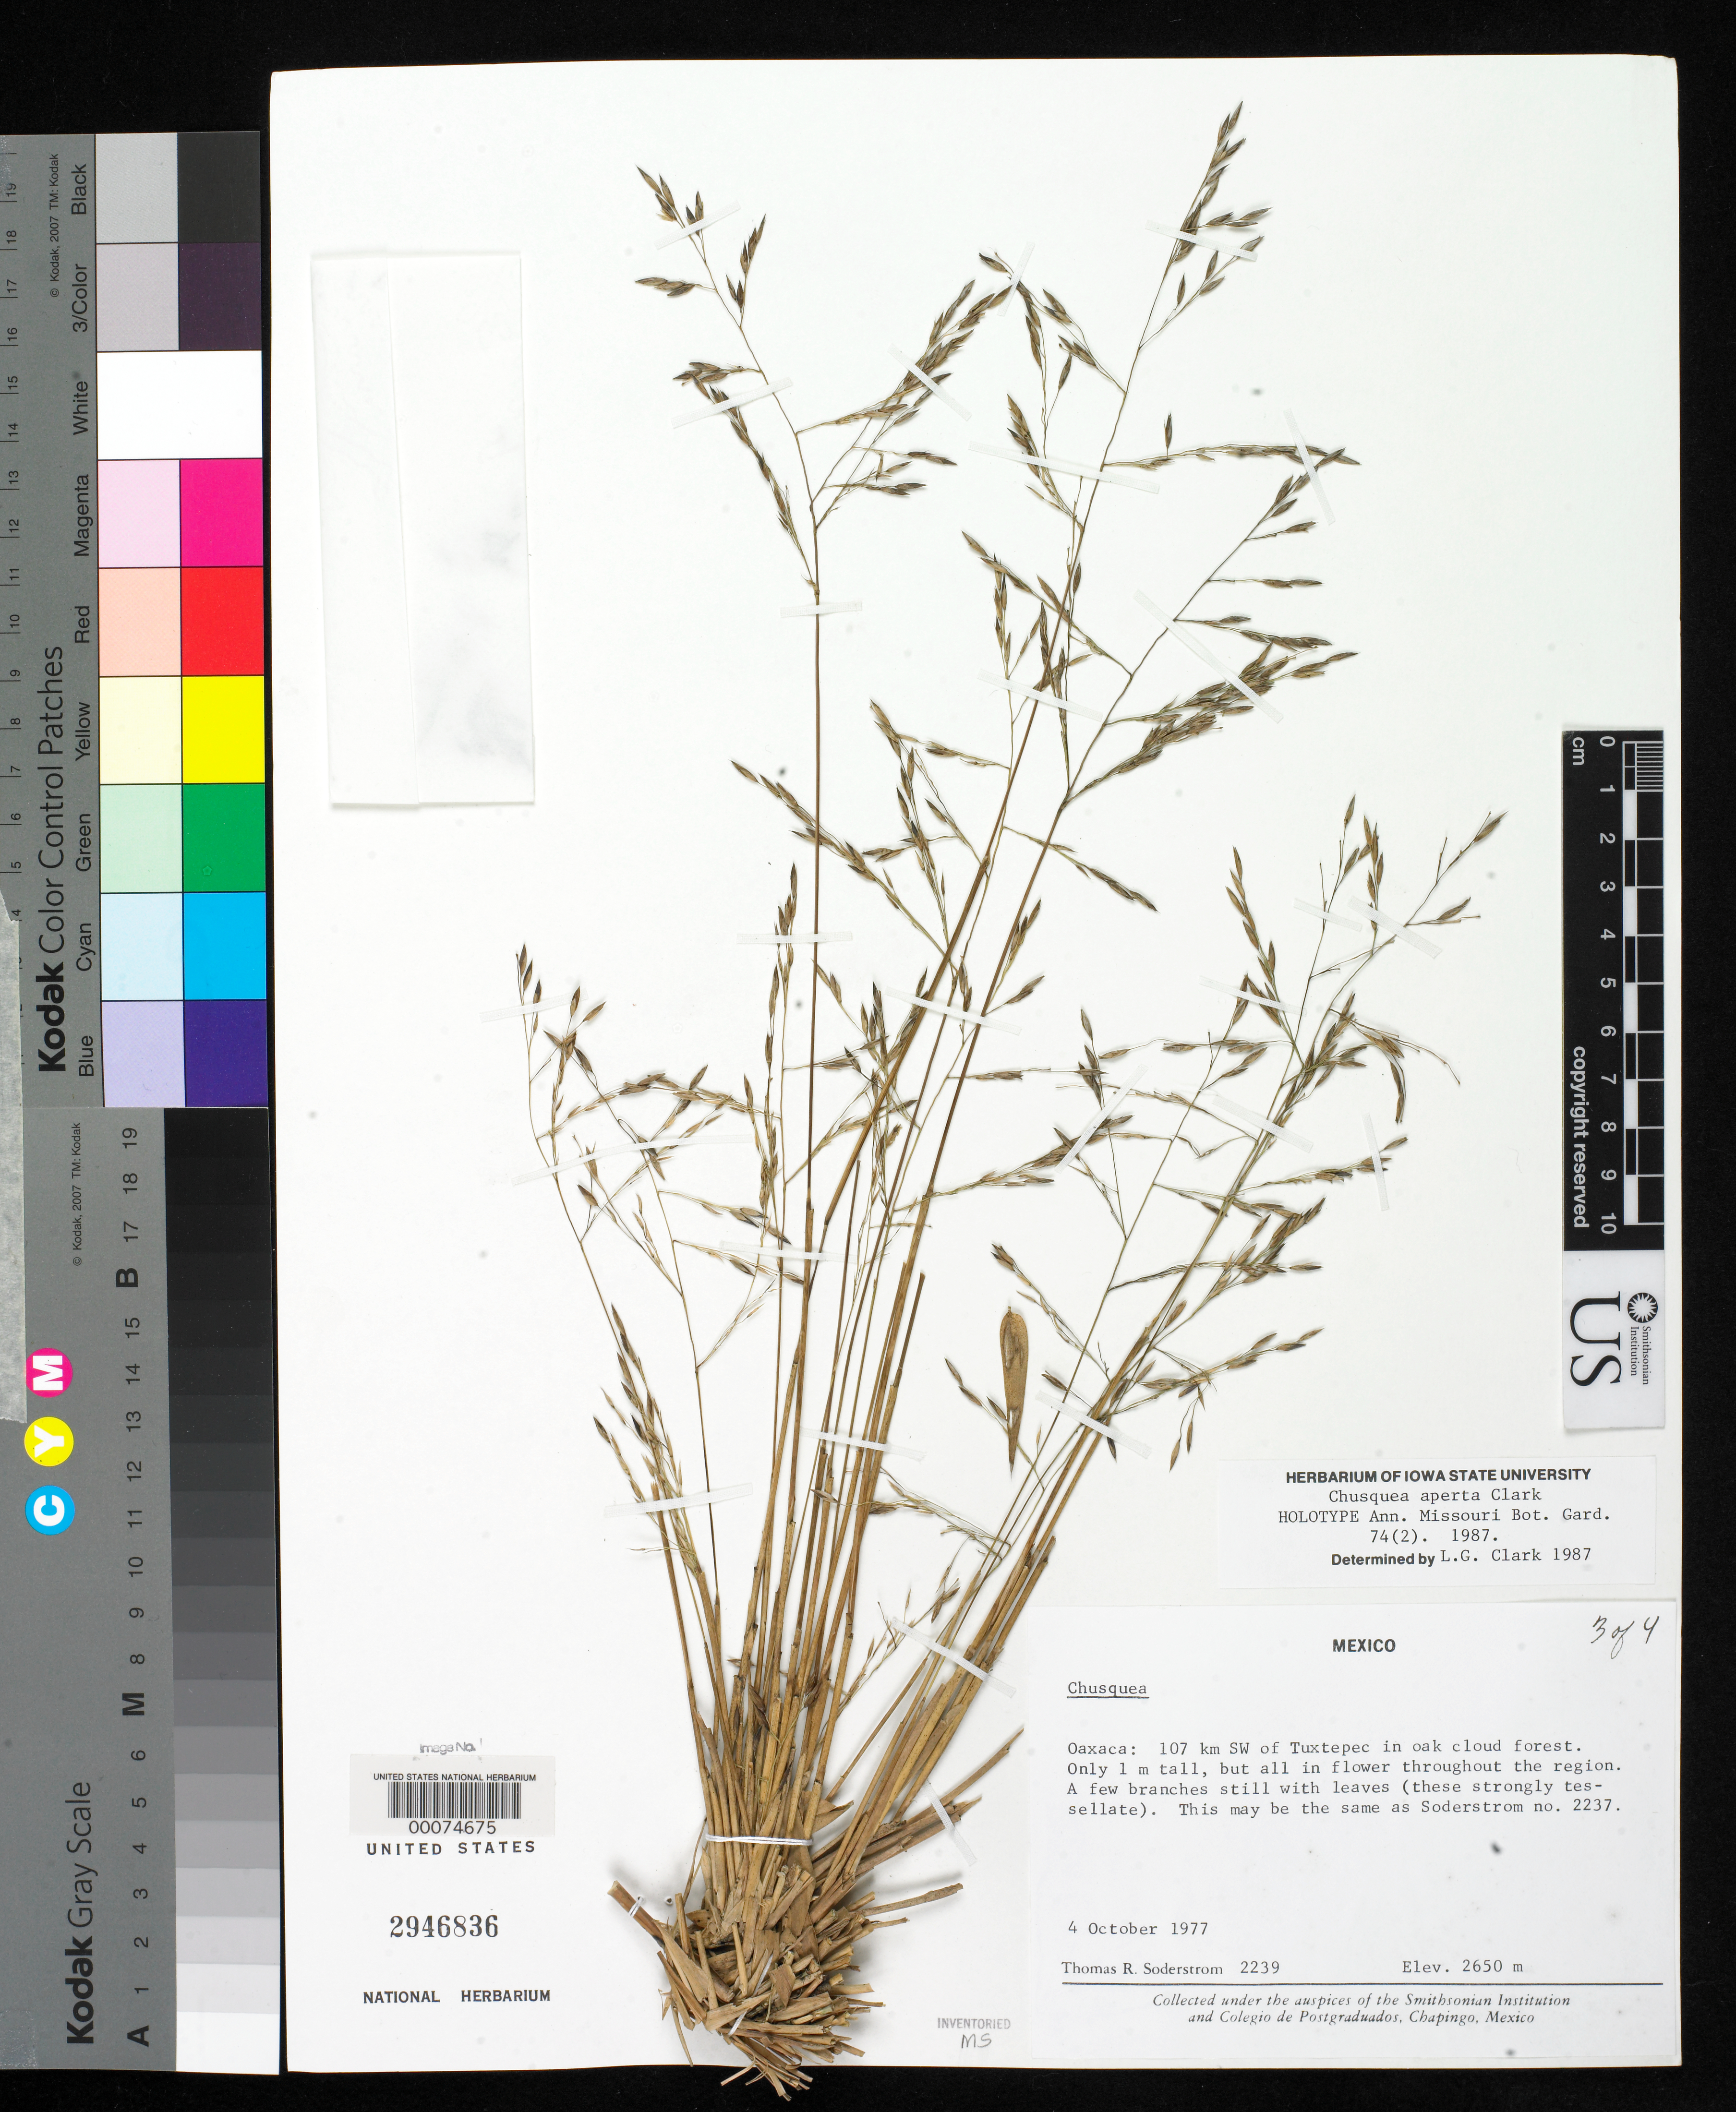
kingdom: Plantae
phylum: Tracheophyta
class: Liliopsida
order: Poales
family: Poaceae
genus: Chusquea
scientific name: Chusquea aperta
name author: L.G. Clark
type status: Holotype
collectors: T. R. Soderstrom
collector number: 2239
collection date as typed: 04 Oct 1977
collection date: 1977-10-04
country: Mexico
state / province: Oaxaca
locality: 107 km SW of Tuxtepec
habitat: In oak cloud forest.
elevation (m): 2650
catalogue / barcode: US 2946836